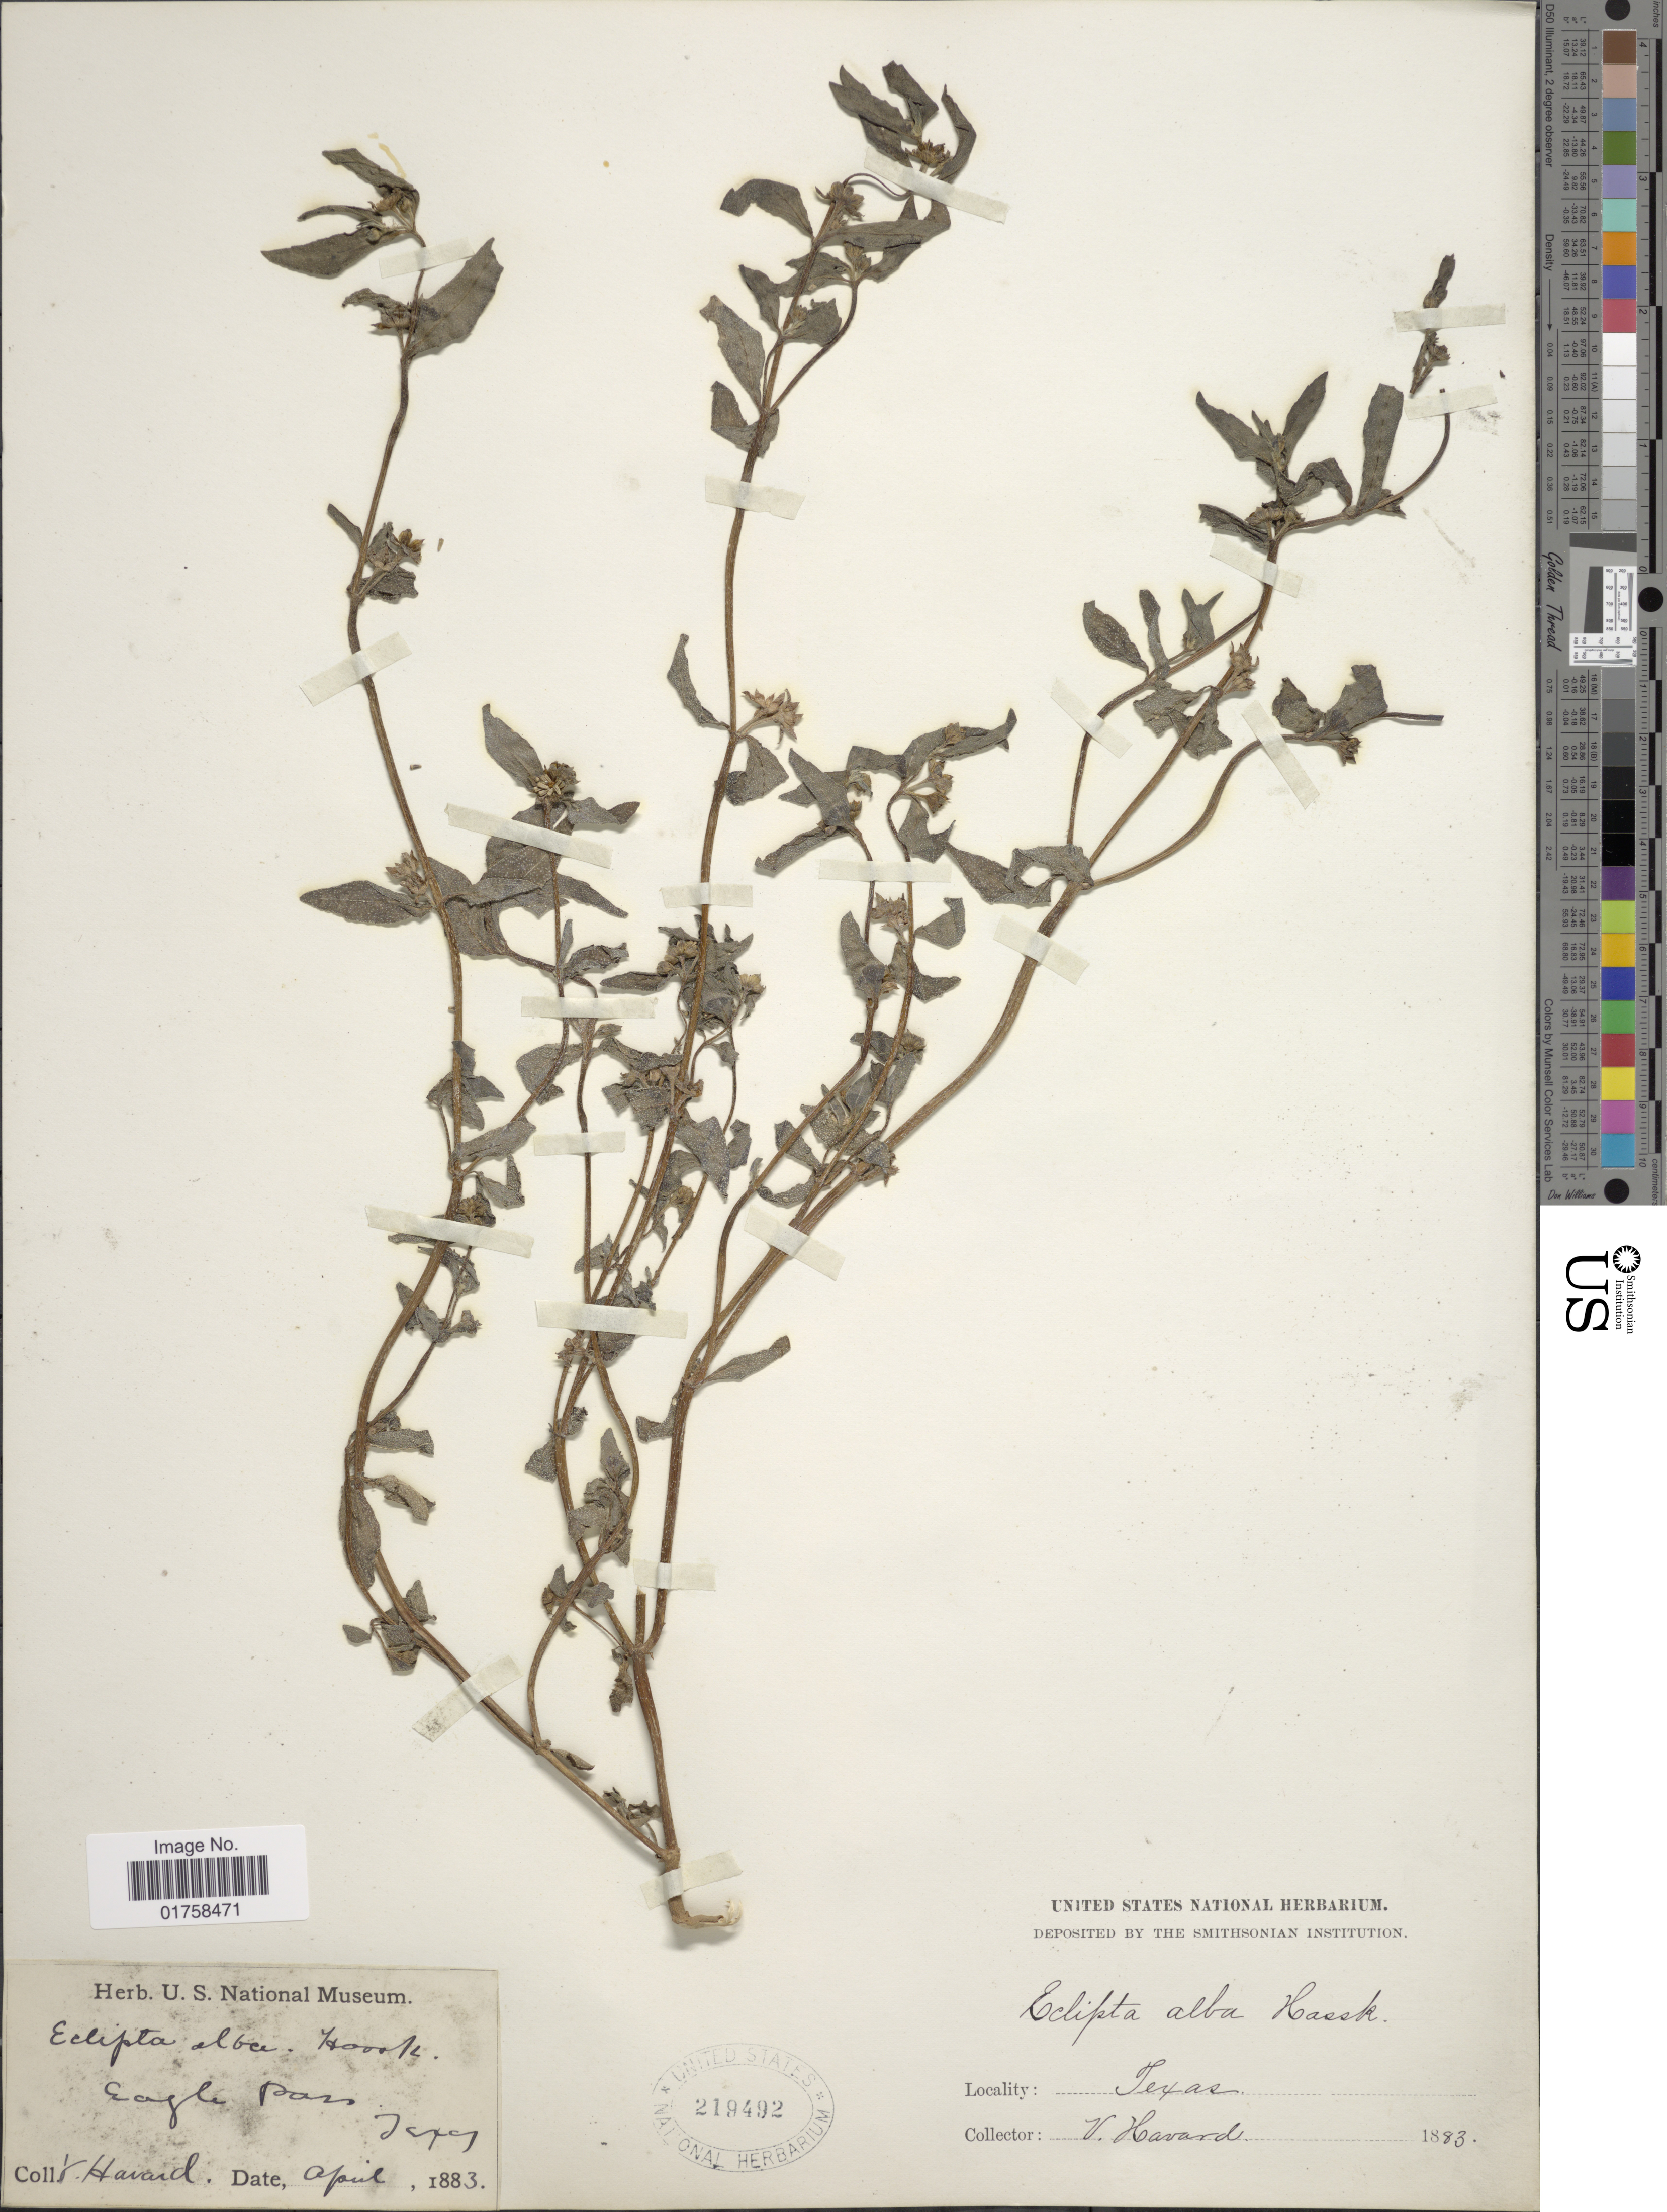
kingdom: Plantae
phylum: Tracheophyta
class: Magnoliopsida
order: Asterales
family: Asteraceae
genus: Eclipta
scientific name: Eclipta alba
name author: (L.) Hassk.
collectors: V. Havard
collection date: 1883-04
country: United States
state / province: Texas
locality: Texas, Eagle Pass,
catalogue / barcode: US 219492